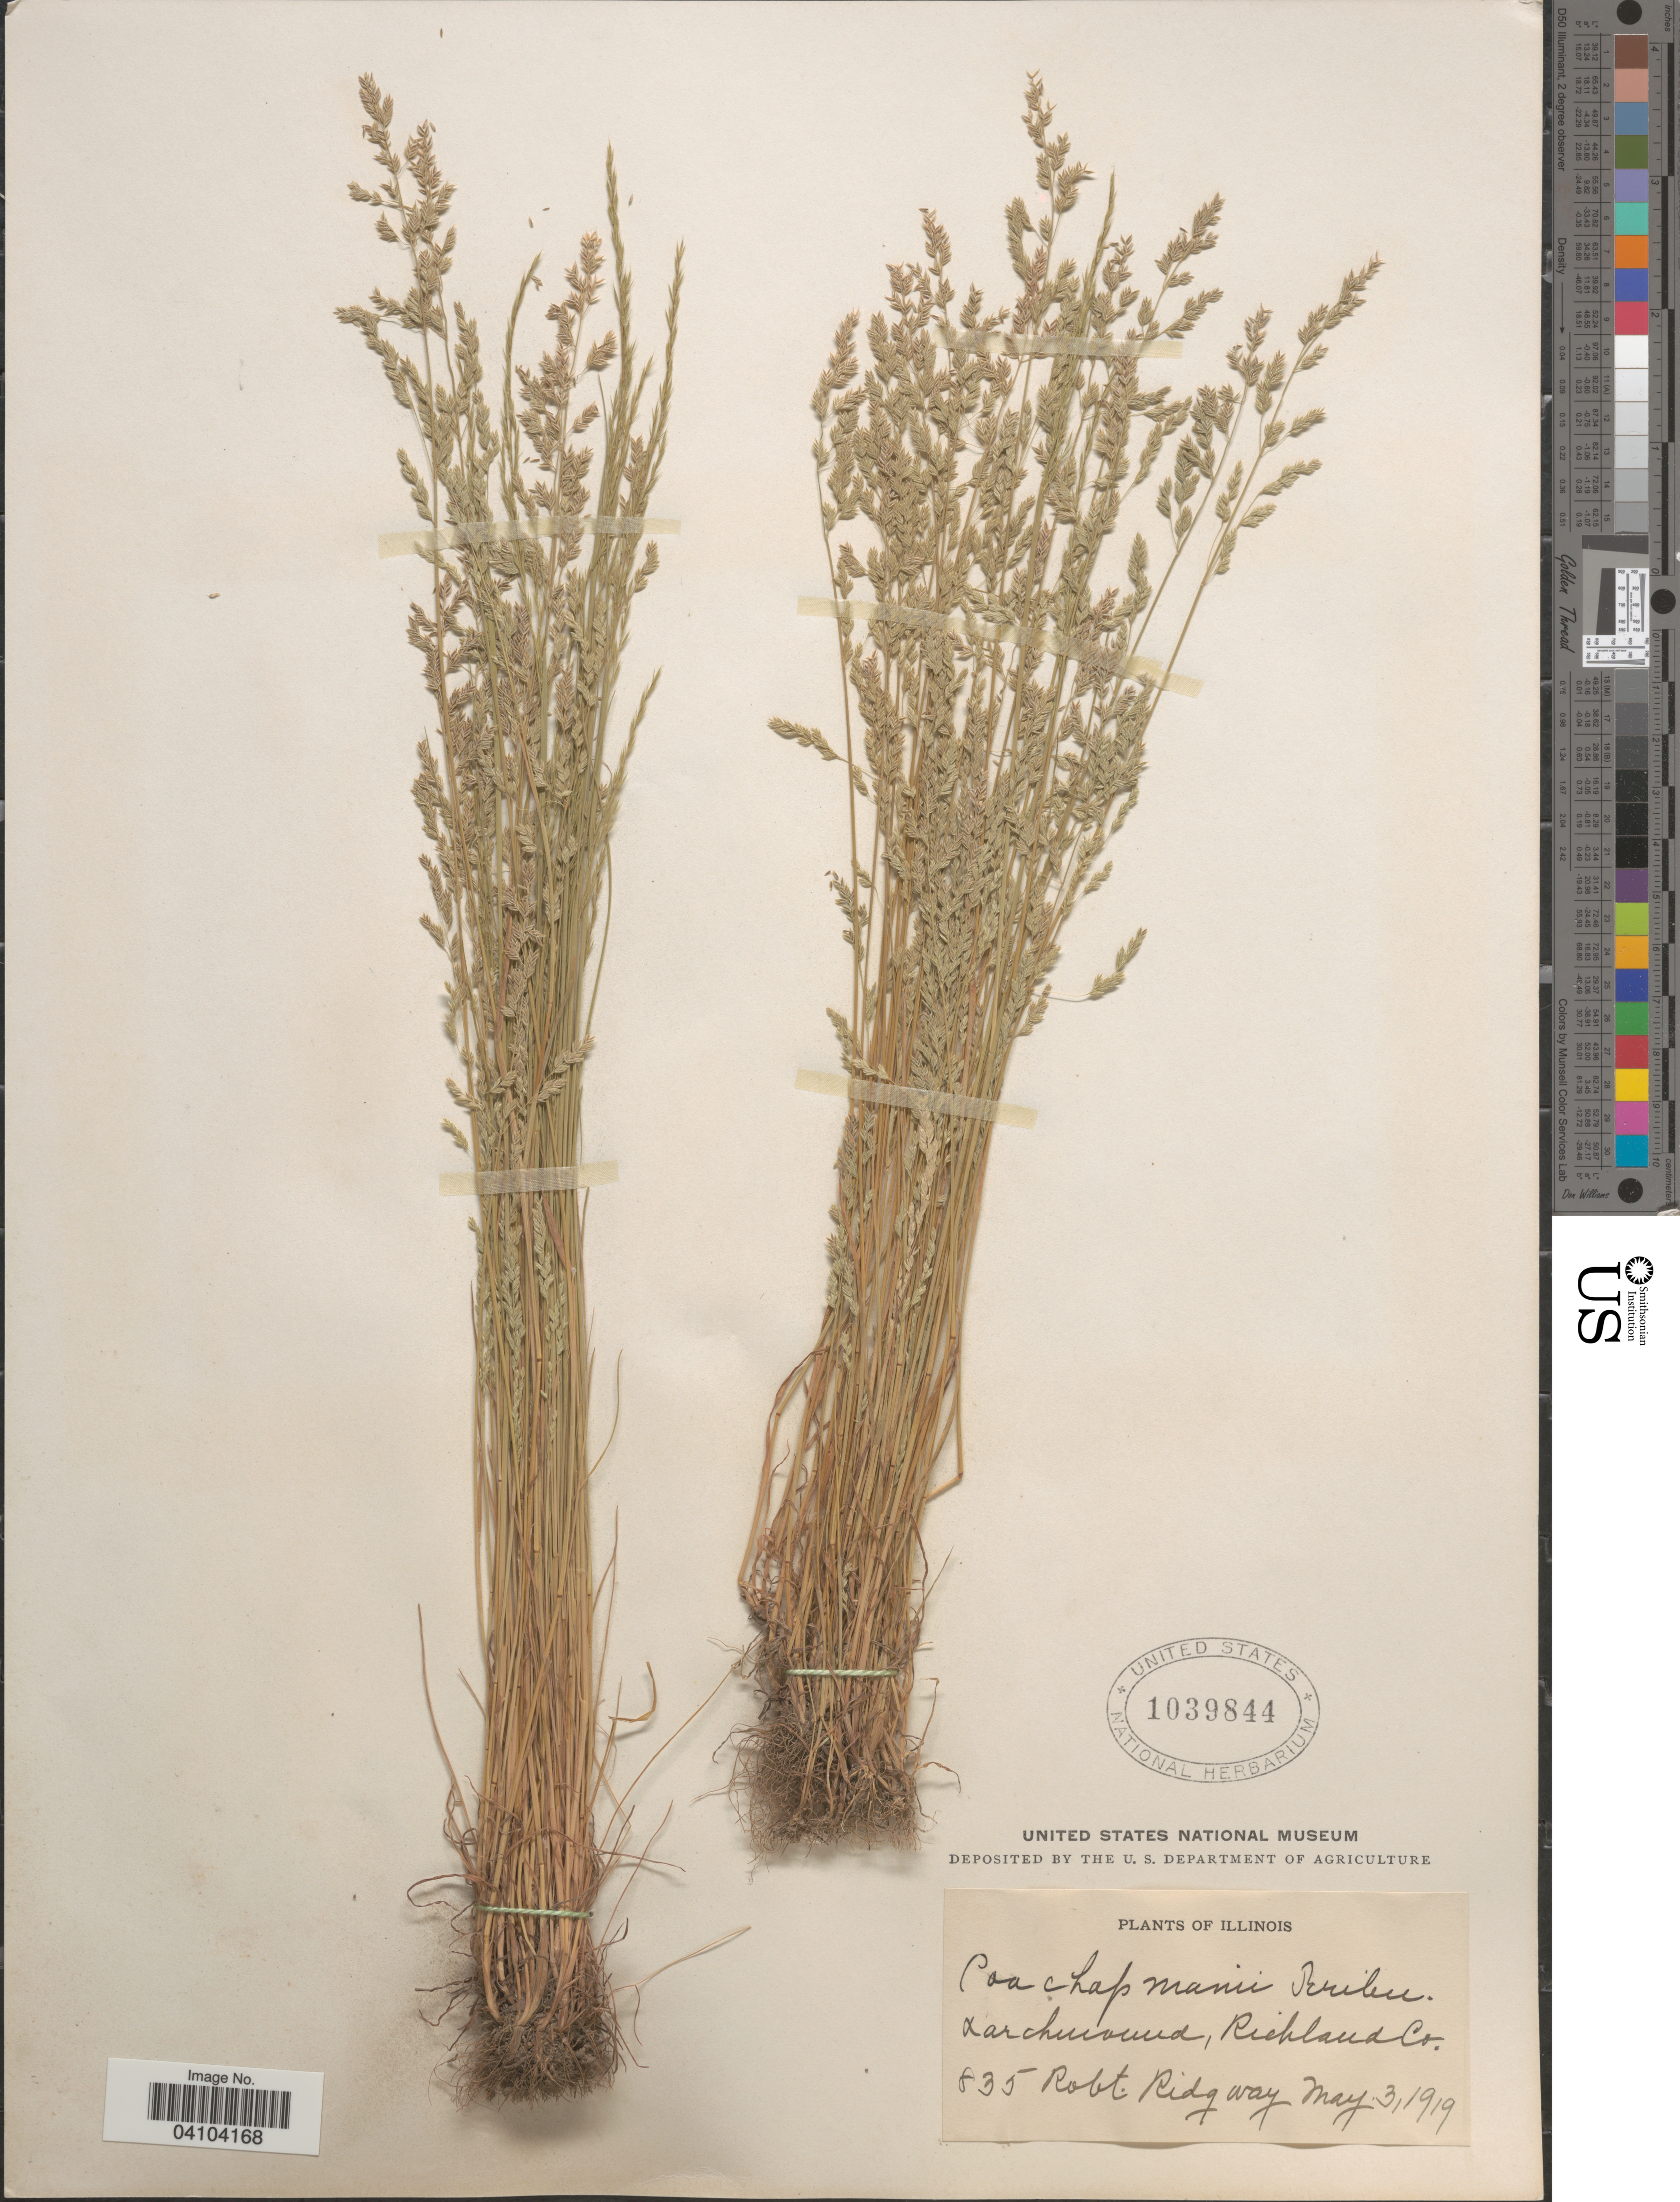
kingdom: Plantae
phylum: Tracheophyta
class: Liliopsida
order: Poales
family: Poaceae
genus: Poa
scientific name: Poa chapmaniana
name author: Scribn.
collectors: R. Ridgway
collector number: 835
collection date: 1919-05-03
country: United States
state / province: Illinois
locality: Larchmound, Richland Co.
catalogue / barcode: US 1039844